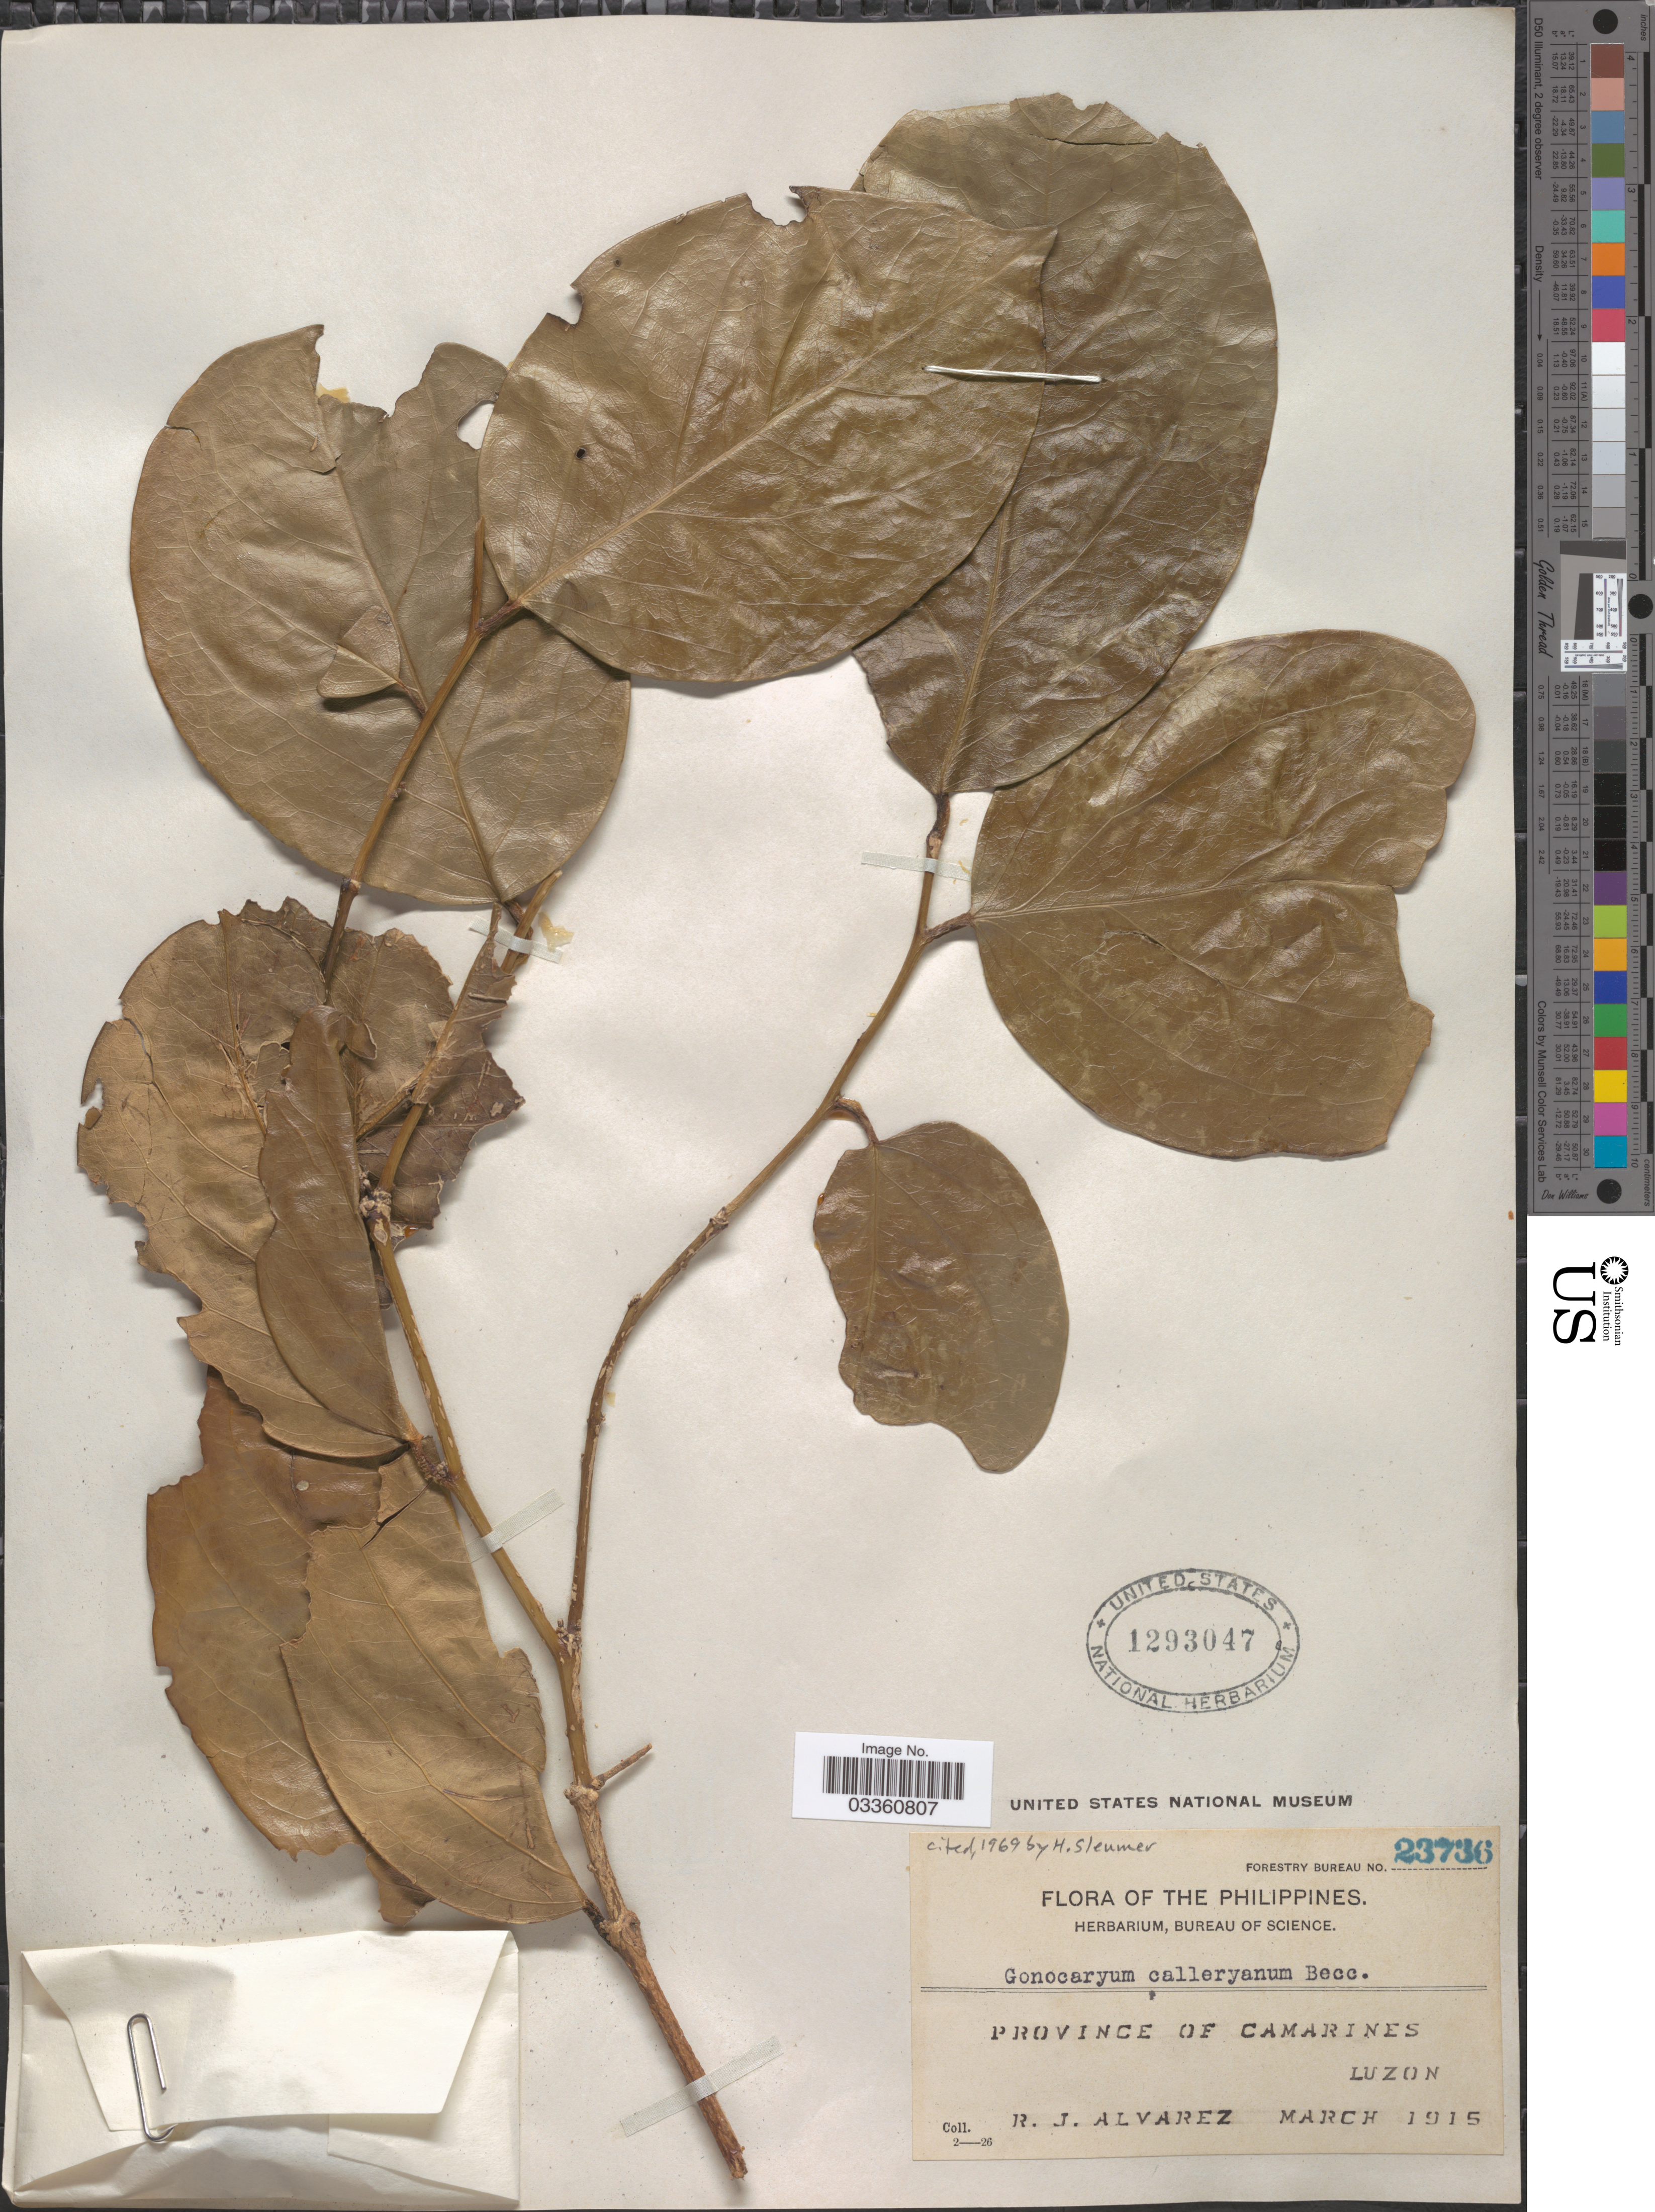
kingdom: Plantae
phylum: Tracheophyta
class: Magnoliopsida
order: Cardiopteridales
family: Cardiopteridaceae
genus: Gonocaryum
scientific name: Gonocaryum calleryanum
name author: (Baill.) Becc.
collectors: R. Alvarez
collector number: Forestry Bureau 23736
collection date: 1915-03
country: Philippines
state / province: Bicol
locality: Province of Camarines. Luzon.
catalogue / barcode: US 1293047